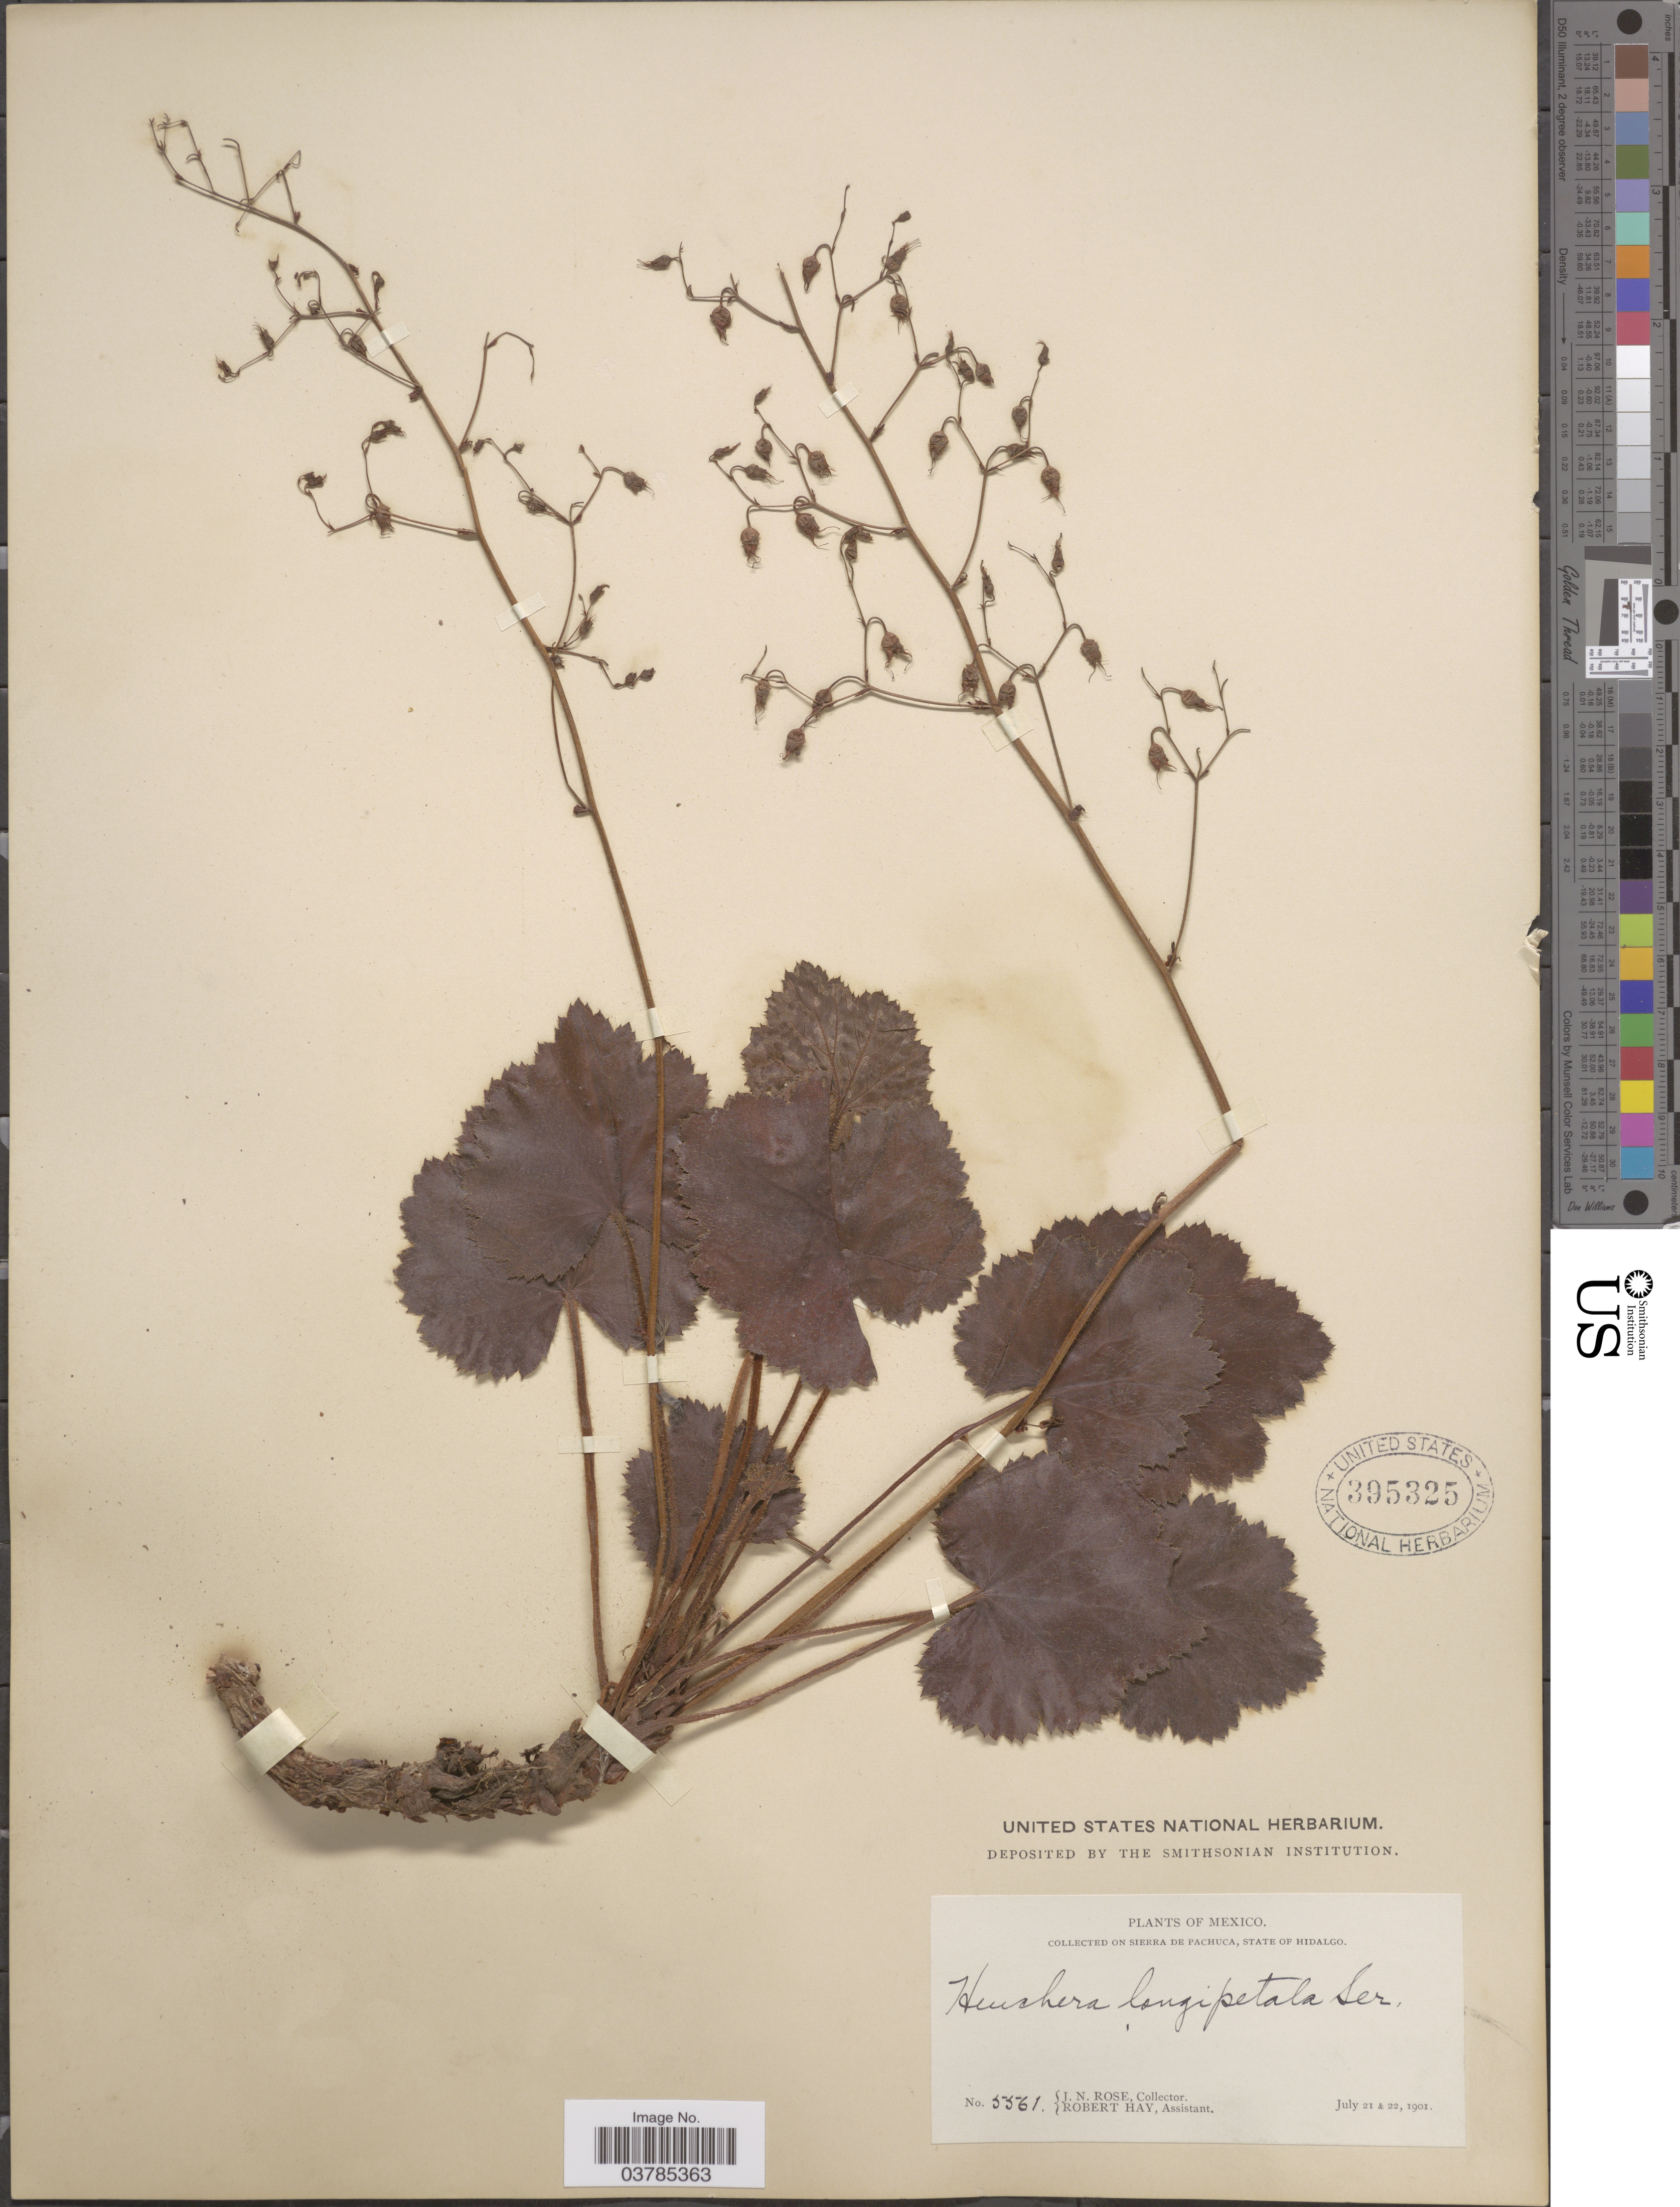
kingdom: Plantae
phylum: Tracheophyta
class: Magnoliopsida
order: Saxifragales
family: Saxifragaceae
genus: Heuchera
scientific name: Heuchera hemsleyana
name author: Rosend. et al.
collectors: J. N. Rose & R. Hay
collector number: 5561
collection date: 1901-07-21/1901-07-22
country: Mexico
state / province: Hidalgo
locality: On Sierra de Pachuca.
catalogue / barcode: US 395325